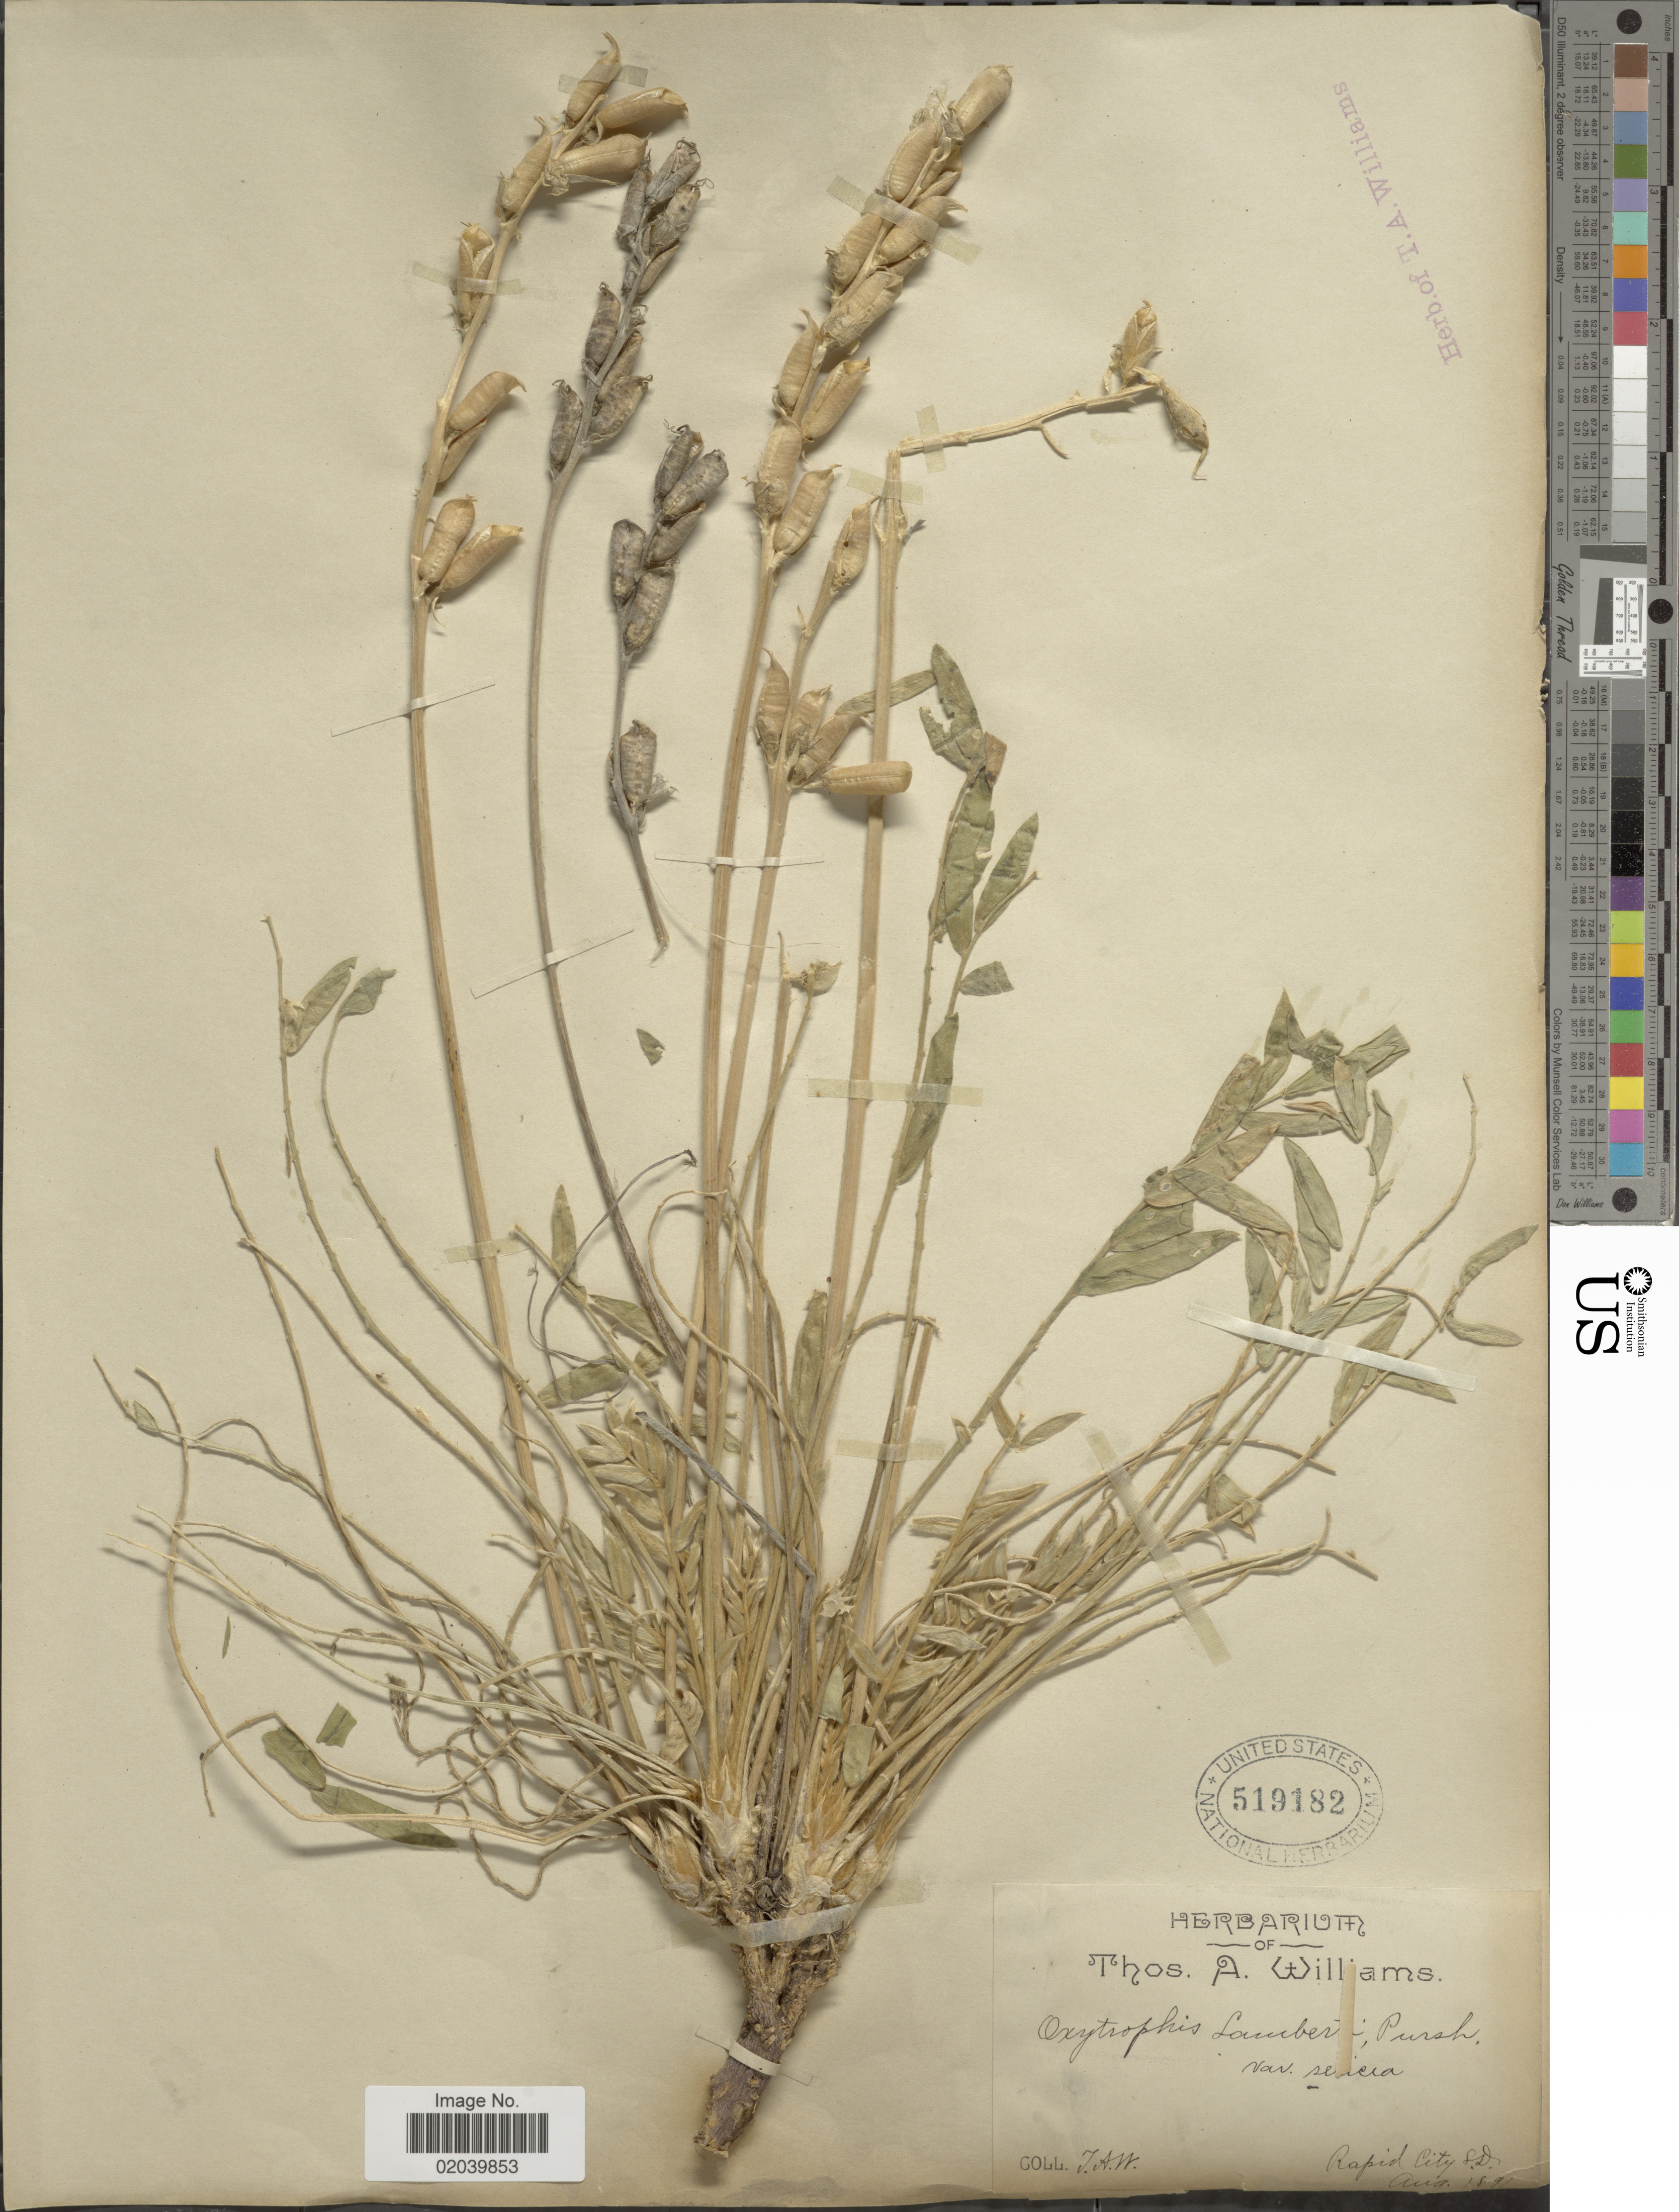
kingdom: Plantae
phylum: Tracheophyta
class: Magnoliopsida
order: Fabales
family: Fabaceae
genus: Oxytropis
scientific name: Oxytropis lambertii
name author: Pursh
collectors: T. A. Williams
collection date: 1891-08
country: United States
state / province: South Dakota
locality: Rapid City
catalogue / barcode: US 519182